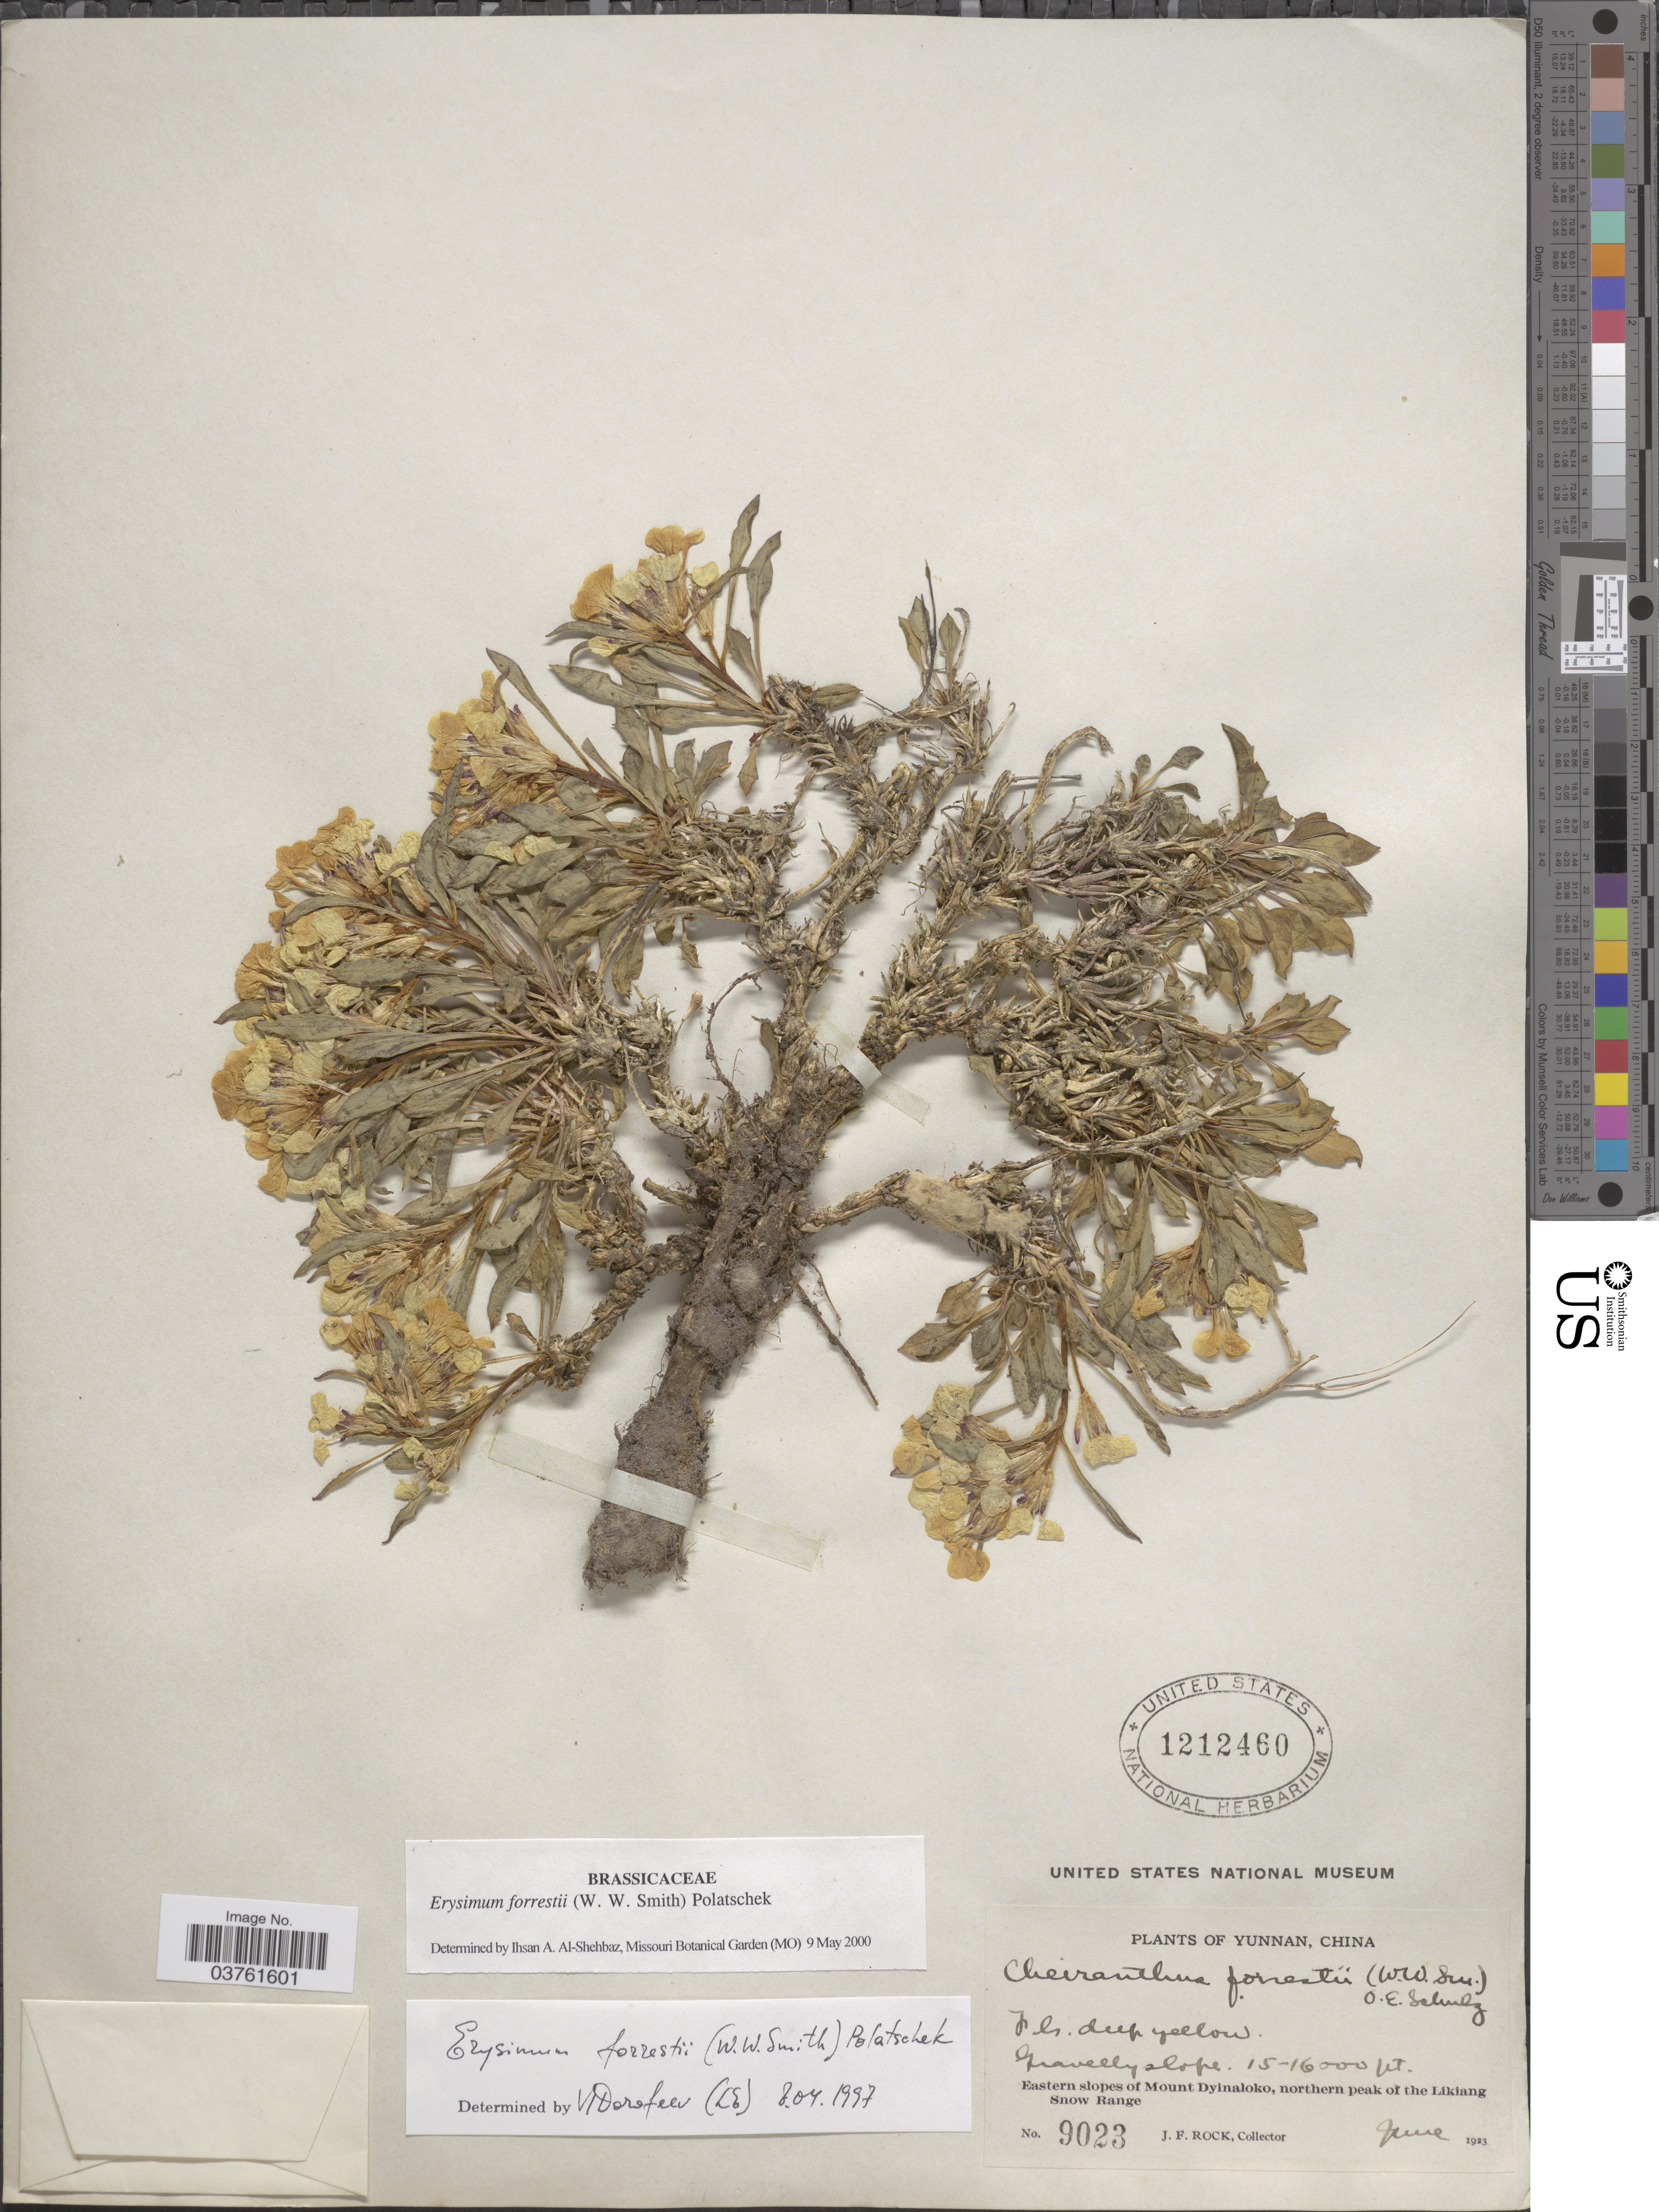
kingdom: Plantae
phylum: Tracheophyta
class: Magnoliopsida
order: Brassicales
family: Brassicaceae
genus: Erysimum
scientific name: Erysimum forrestii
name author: (W.W. Sm.) Polatschek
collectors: J. Rock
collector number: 9023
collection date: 1923-06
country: China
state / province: Yunnan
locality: Eastern slopes of Mount Dyinaloko, northern peak of the Likiang Snow Range.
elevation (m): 4572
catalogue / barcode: US 1212460